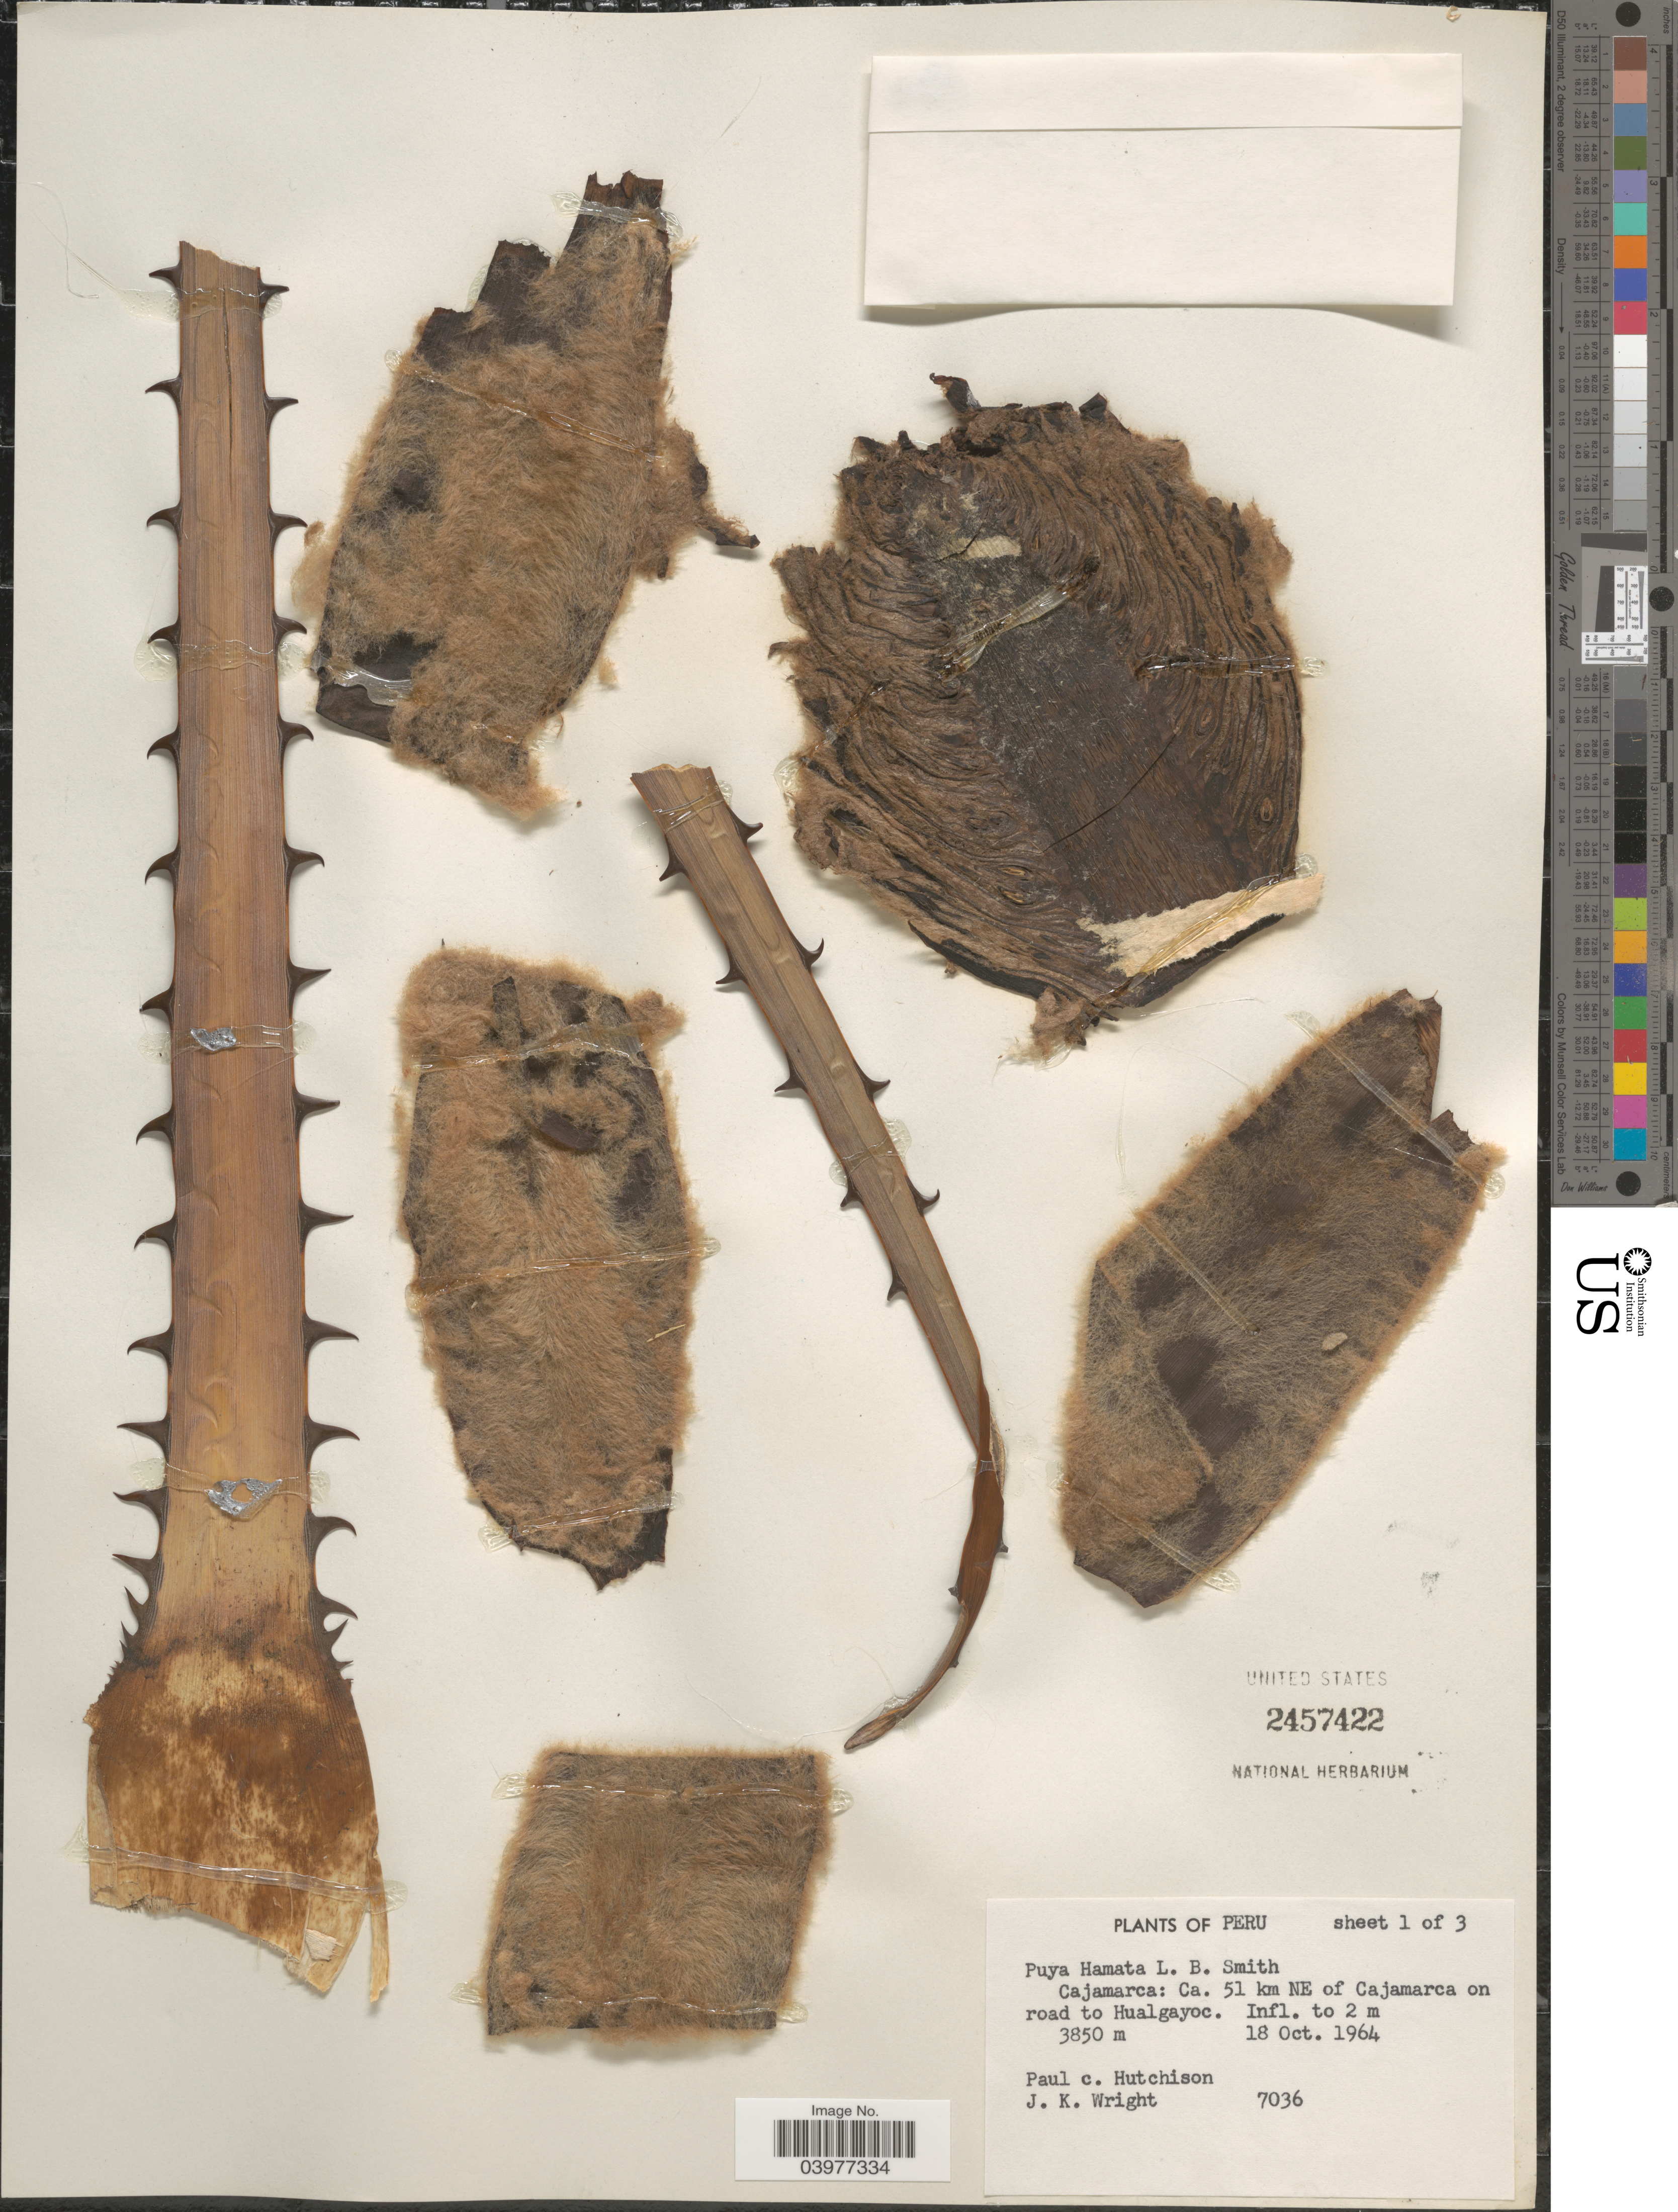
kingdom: Plantae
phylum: Tracheophyta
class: Liliopsida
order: Poales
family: Bromeliaceae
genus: Puya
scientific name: Puya hamata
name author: L.B. Sm.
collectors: P. C. Hutchison & J. K. Wright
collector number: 7036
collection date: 1964-10-18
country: Peru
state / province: Cajamarca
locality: Ca. 51 km NE of Cajamarca on road to Hualgayoc.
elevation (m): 3850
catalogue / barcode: US 2457422